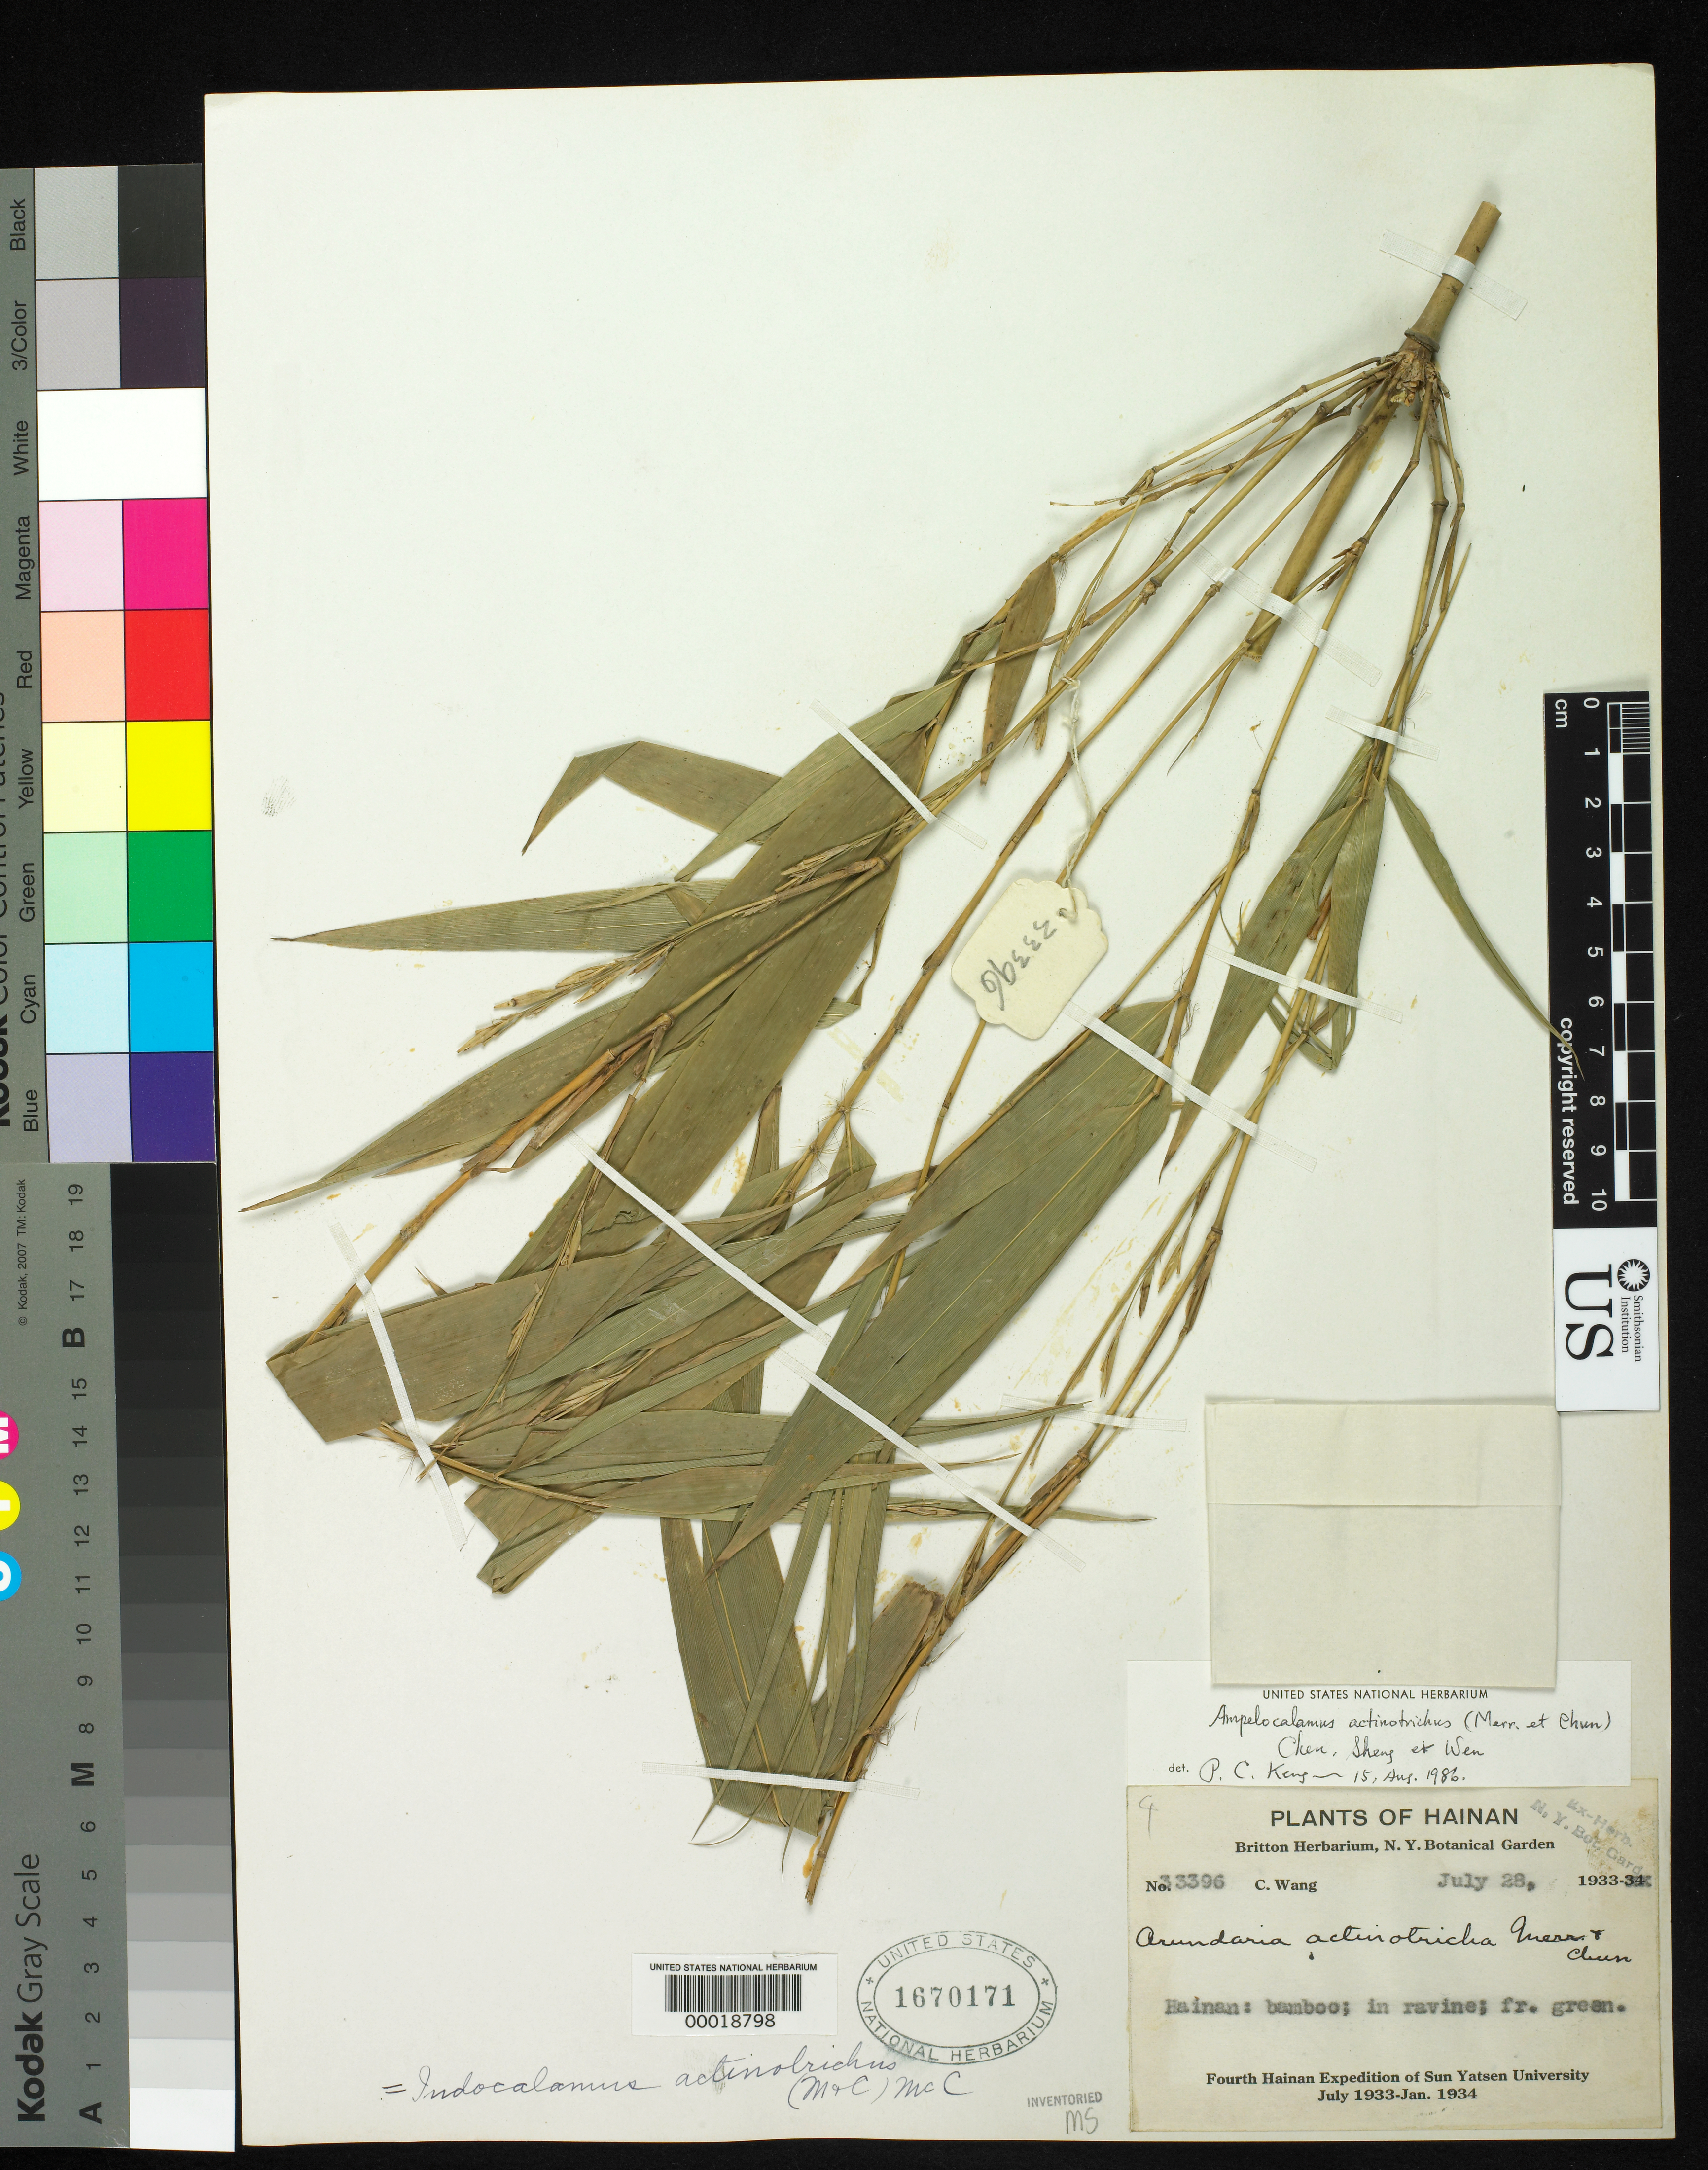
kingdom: Plantae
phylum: Tracheophyta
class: Liliopsida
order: Poales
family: Poaceae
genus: Ampelocalamus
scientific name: Ampelocalamus actinotrichus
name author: (Merr. & Chun) S.L. Chen et al.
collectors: C. Wang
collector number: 33396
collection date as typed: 28 Jul 1933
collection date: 1933-07-28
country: China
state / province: Hainan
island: Hainan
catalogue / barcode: US 1670171